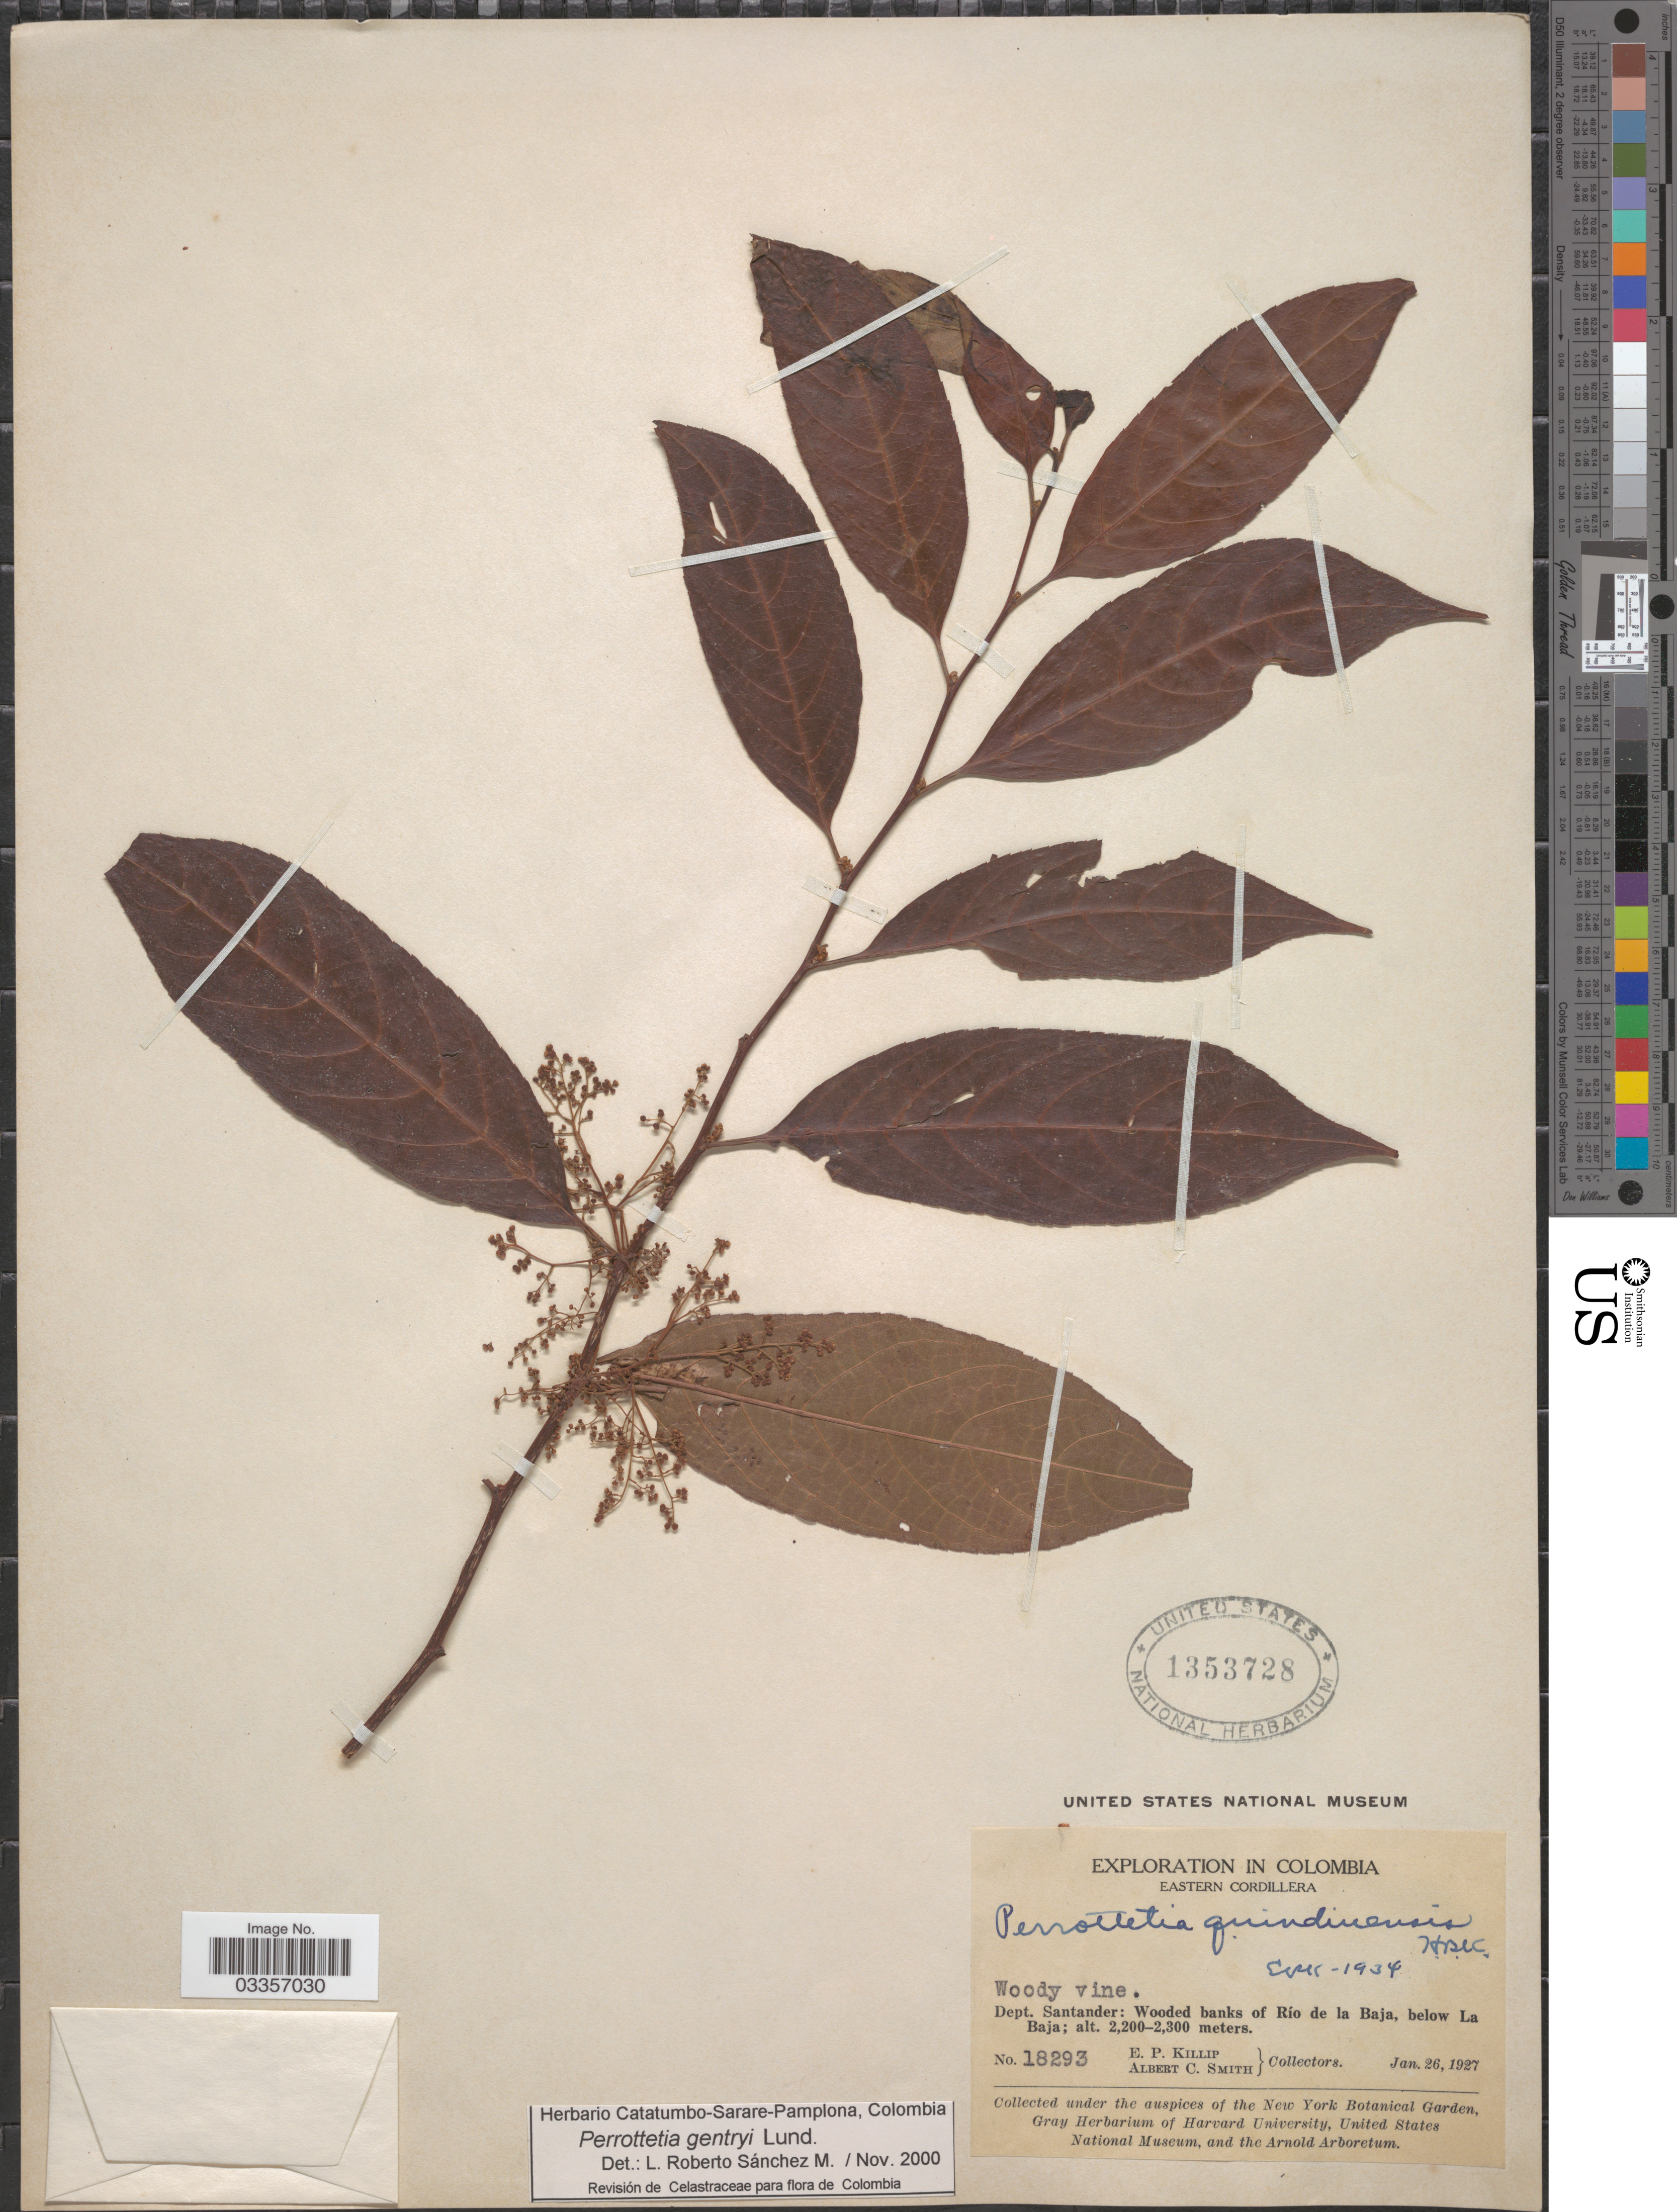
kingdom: Plantae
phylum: Tracheophyta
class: Magnoliopsida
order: Huerteales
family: Dipentodontaceae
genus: Perrottetia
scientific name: Perrottetia gentryi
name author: Lundell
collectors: E. P. Killip & A. C. Smith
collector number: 18293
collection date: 1927-01-26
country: Colombia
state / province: Santander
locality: Eastern Cordillera. Dept. Santander: Wooded banks of Río de la Baja, below La Baja.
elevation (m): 2200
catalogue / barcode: US 1353728